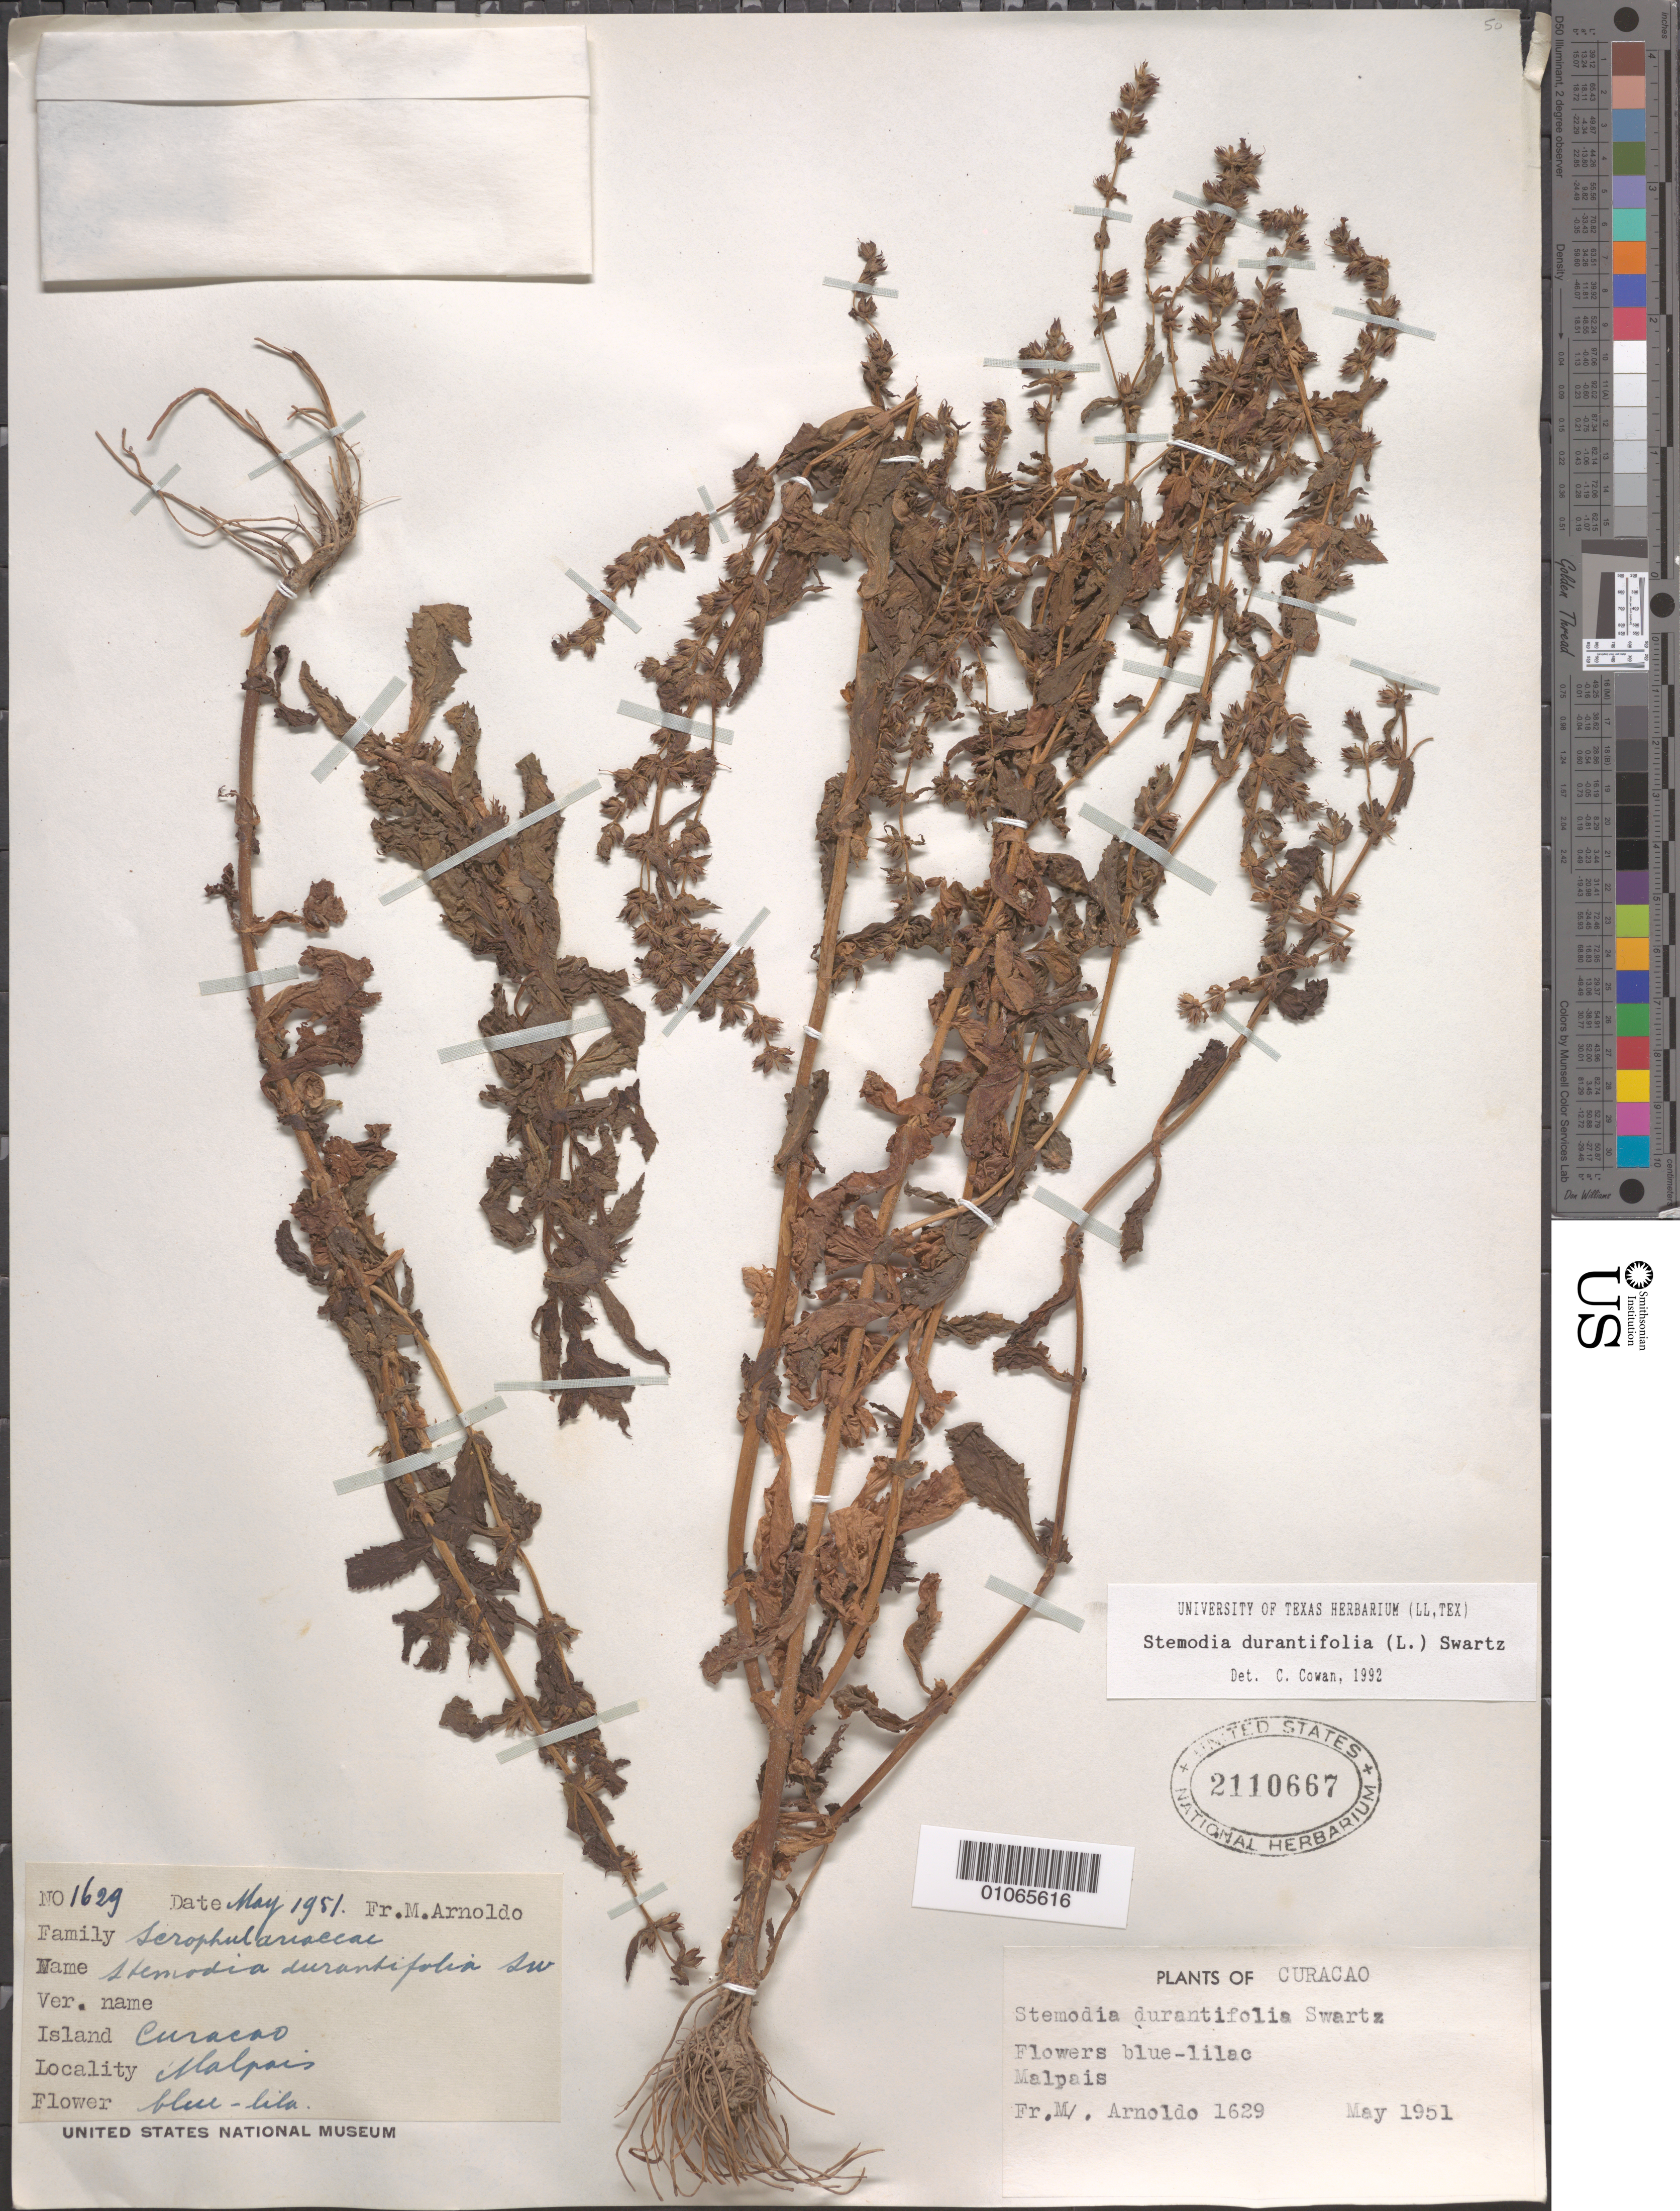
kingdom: Plantae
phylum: Tracheophyta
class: Magnoliopsida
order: Lamiales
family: Plantaginaceae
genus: Stemodia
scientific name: Stemodia durantifolia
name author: (L.) Sw.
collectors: N. Arnoldo-Broeders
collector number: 1629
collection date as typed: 01 May 1951 to 31 May 1951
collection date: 1951-05-01/1951-05-31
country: Curaçao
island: Curaçao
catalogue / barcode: US 2110667